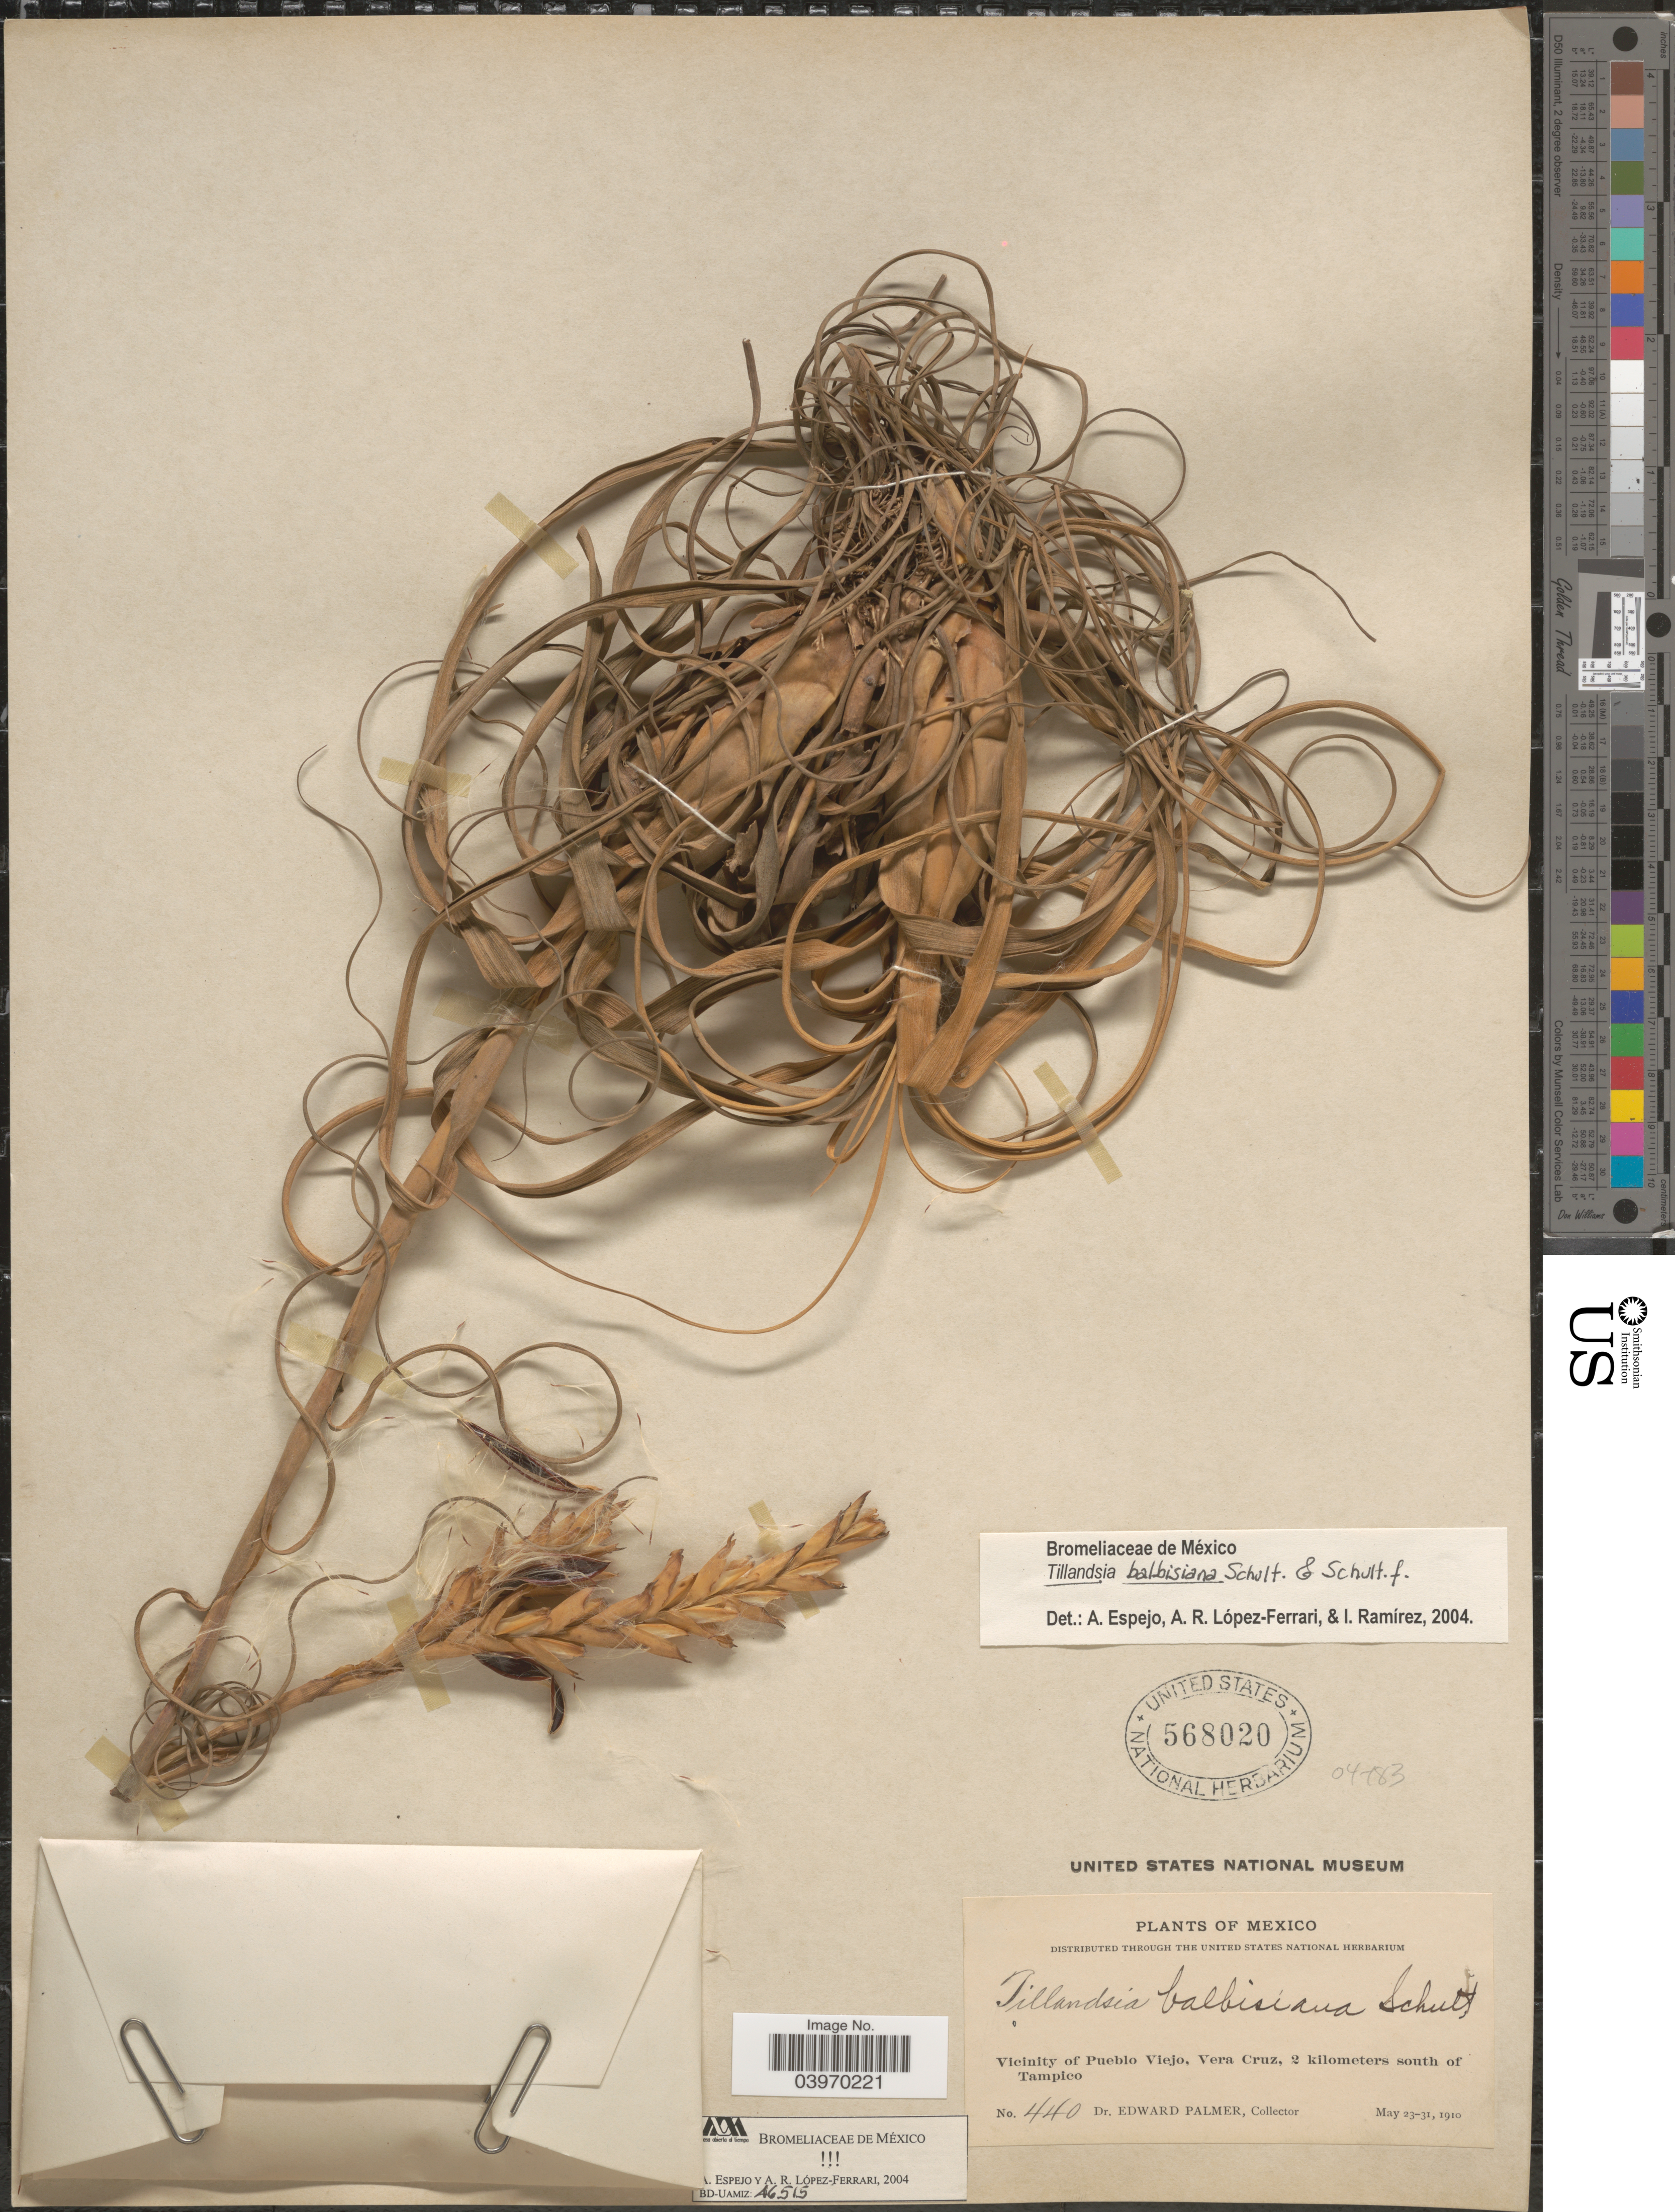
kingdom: Plantae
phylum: Tracheophyta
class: Liliopsida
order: Poales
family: Bromeliaceae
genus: Tillandsia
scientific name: Tillandsia balbisiana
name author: Schult. f.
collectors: E. Palmer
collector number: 440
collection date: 1910-05-23/1910-05-31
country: Mexico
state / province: Veracruz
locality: Vicinity of Pueblo Viejo, Vera Cruz, 2 kilometers south of Tampico.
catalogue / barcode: US 568020